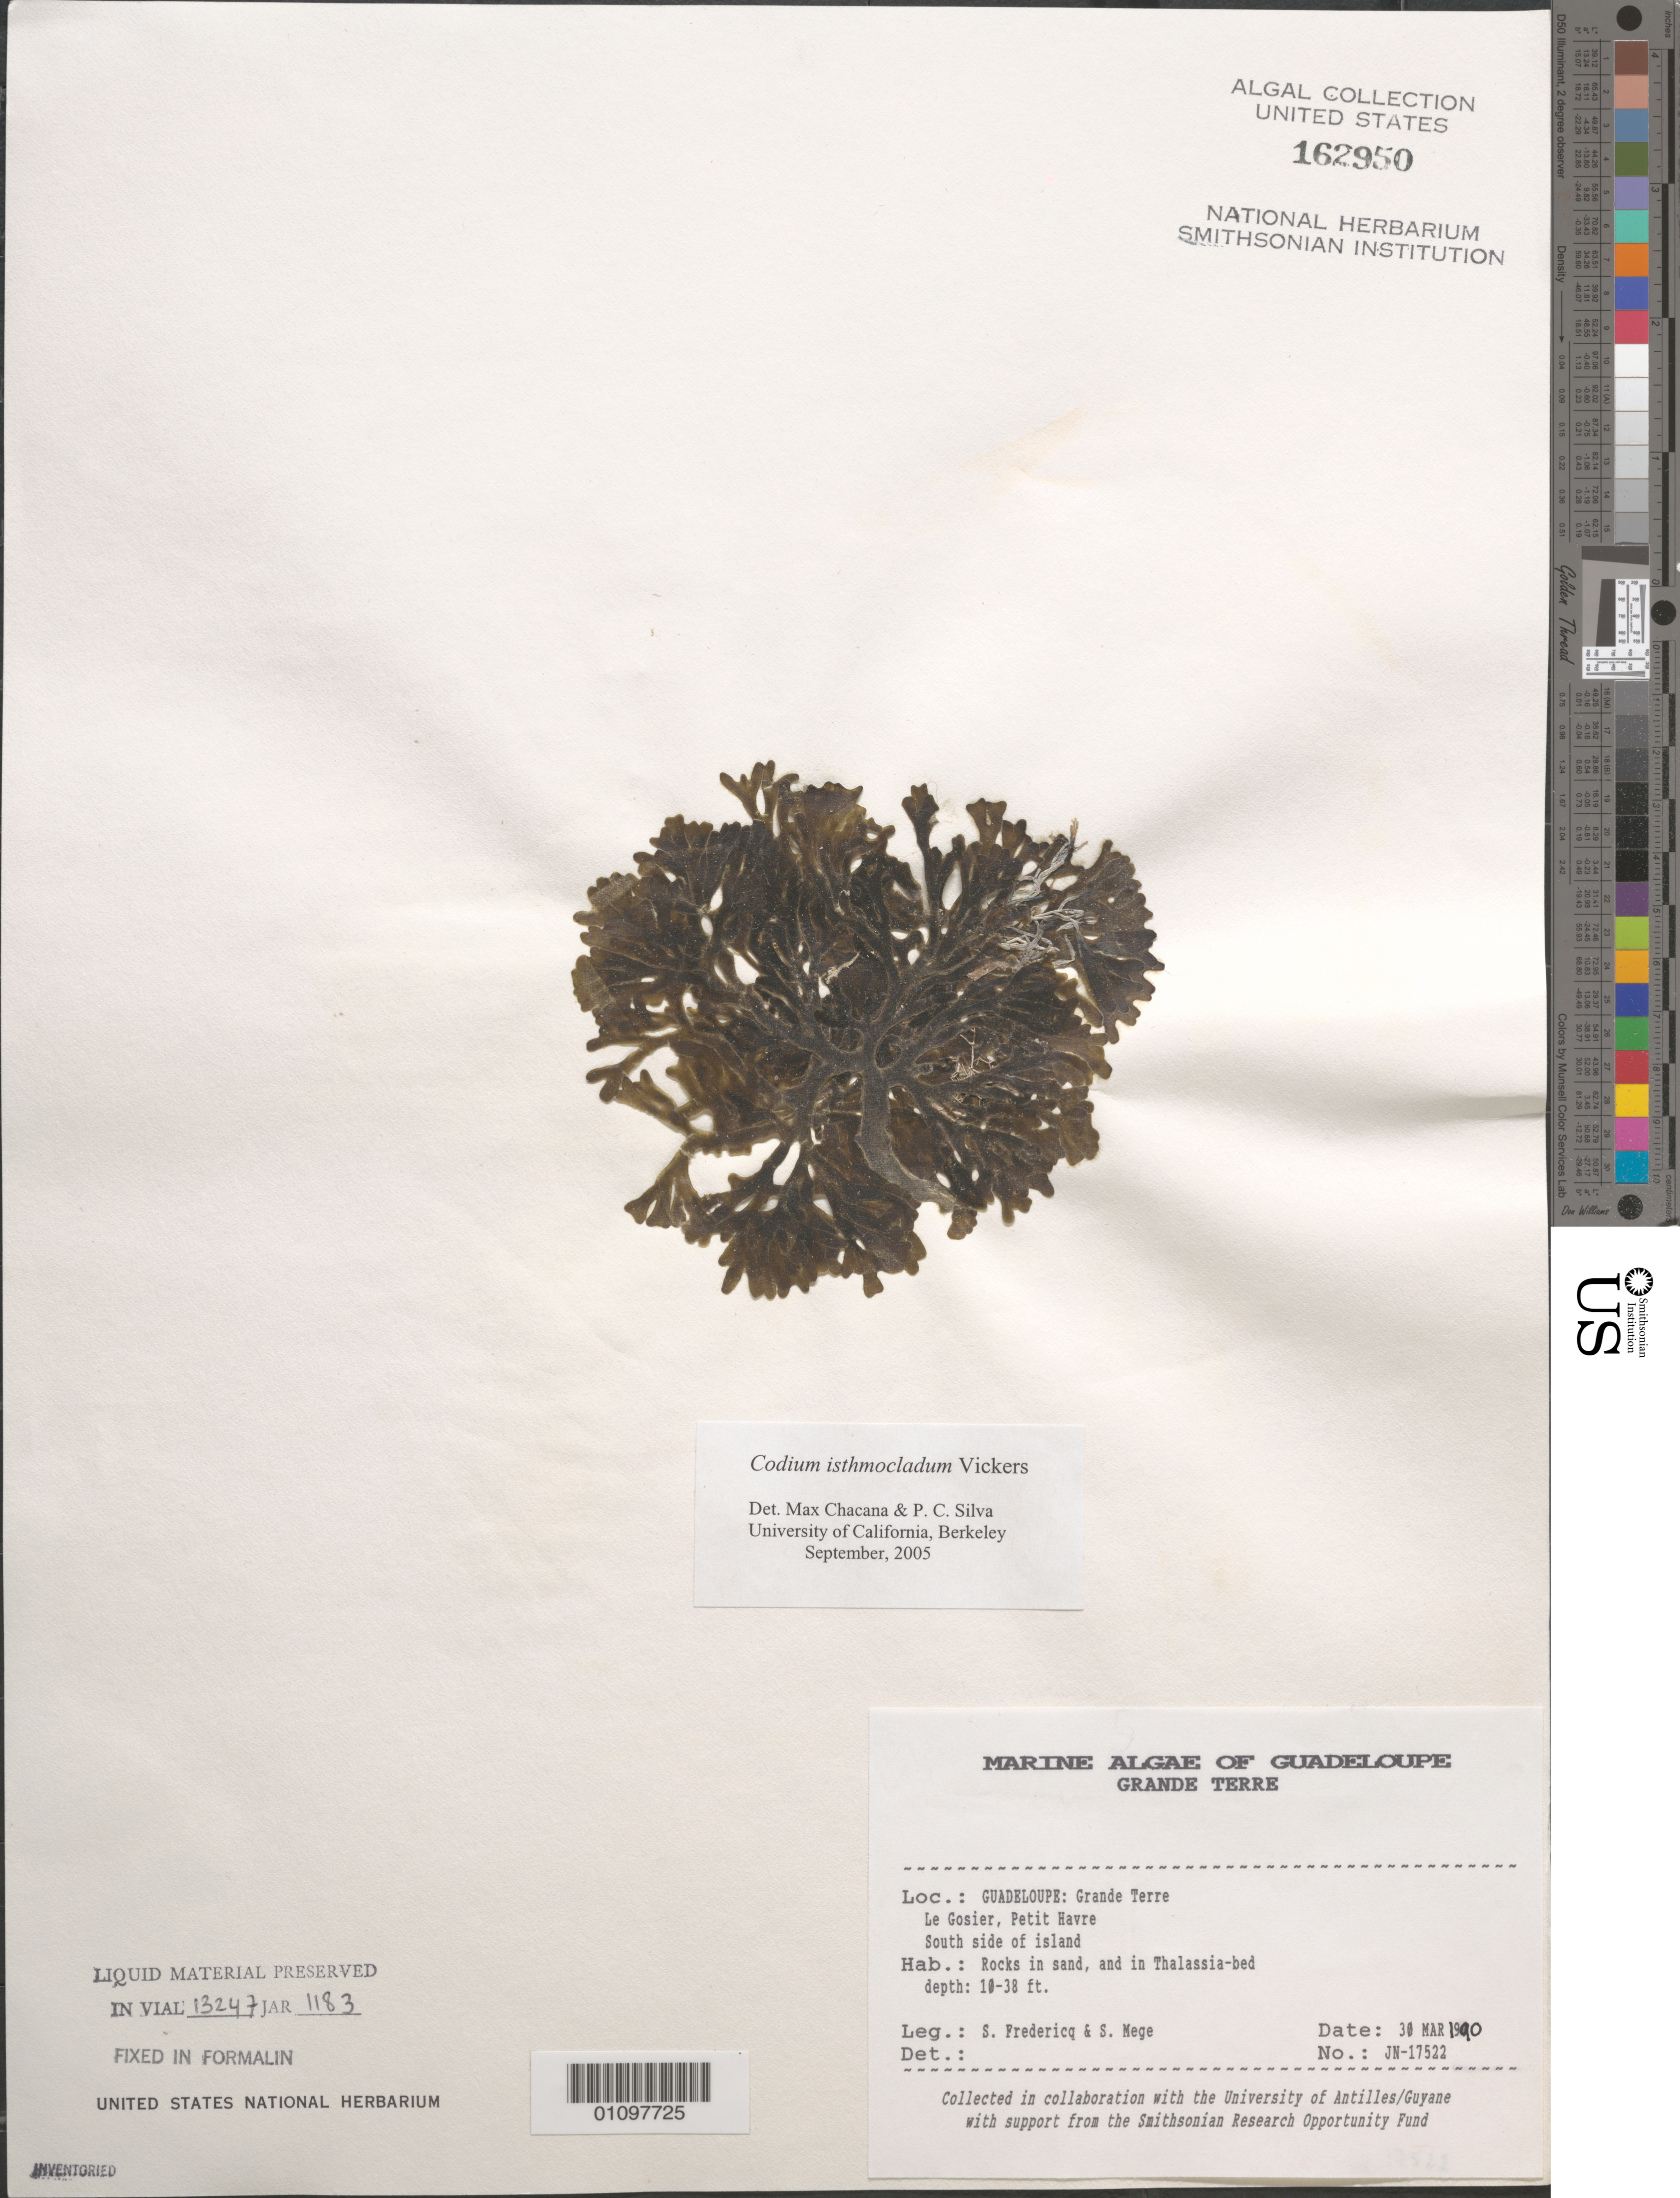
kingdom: Plantae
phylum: Chlorophyta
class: Ulvophyceae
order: Bryopsidales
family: Codiaceae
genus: Codium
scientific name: Codium isthmocladum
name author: Vickers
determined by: Chacana, M. E.; Silva, P. C.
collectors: S. Fredericq & S. Mege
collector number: JN-17522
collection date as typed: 30 Mar 1990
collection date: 1990-03-30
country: Guadeloupe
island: Grande Terre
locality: Le Gosier, Petit Havre, south side of island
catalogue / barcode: US 162950